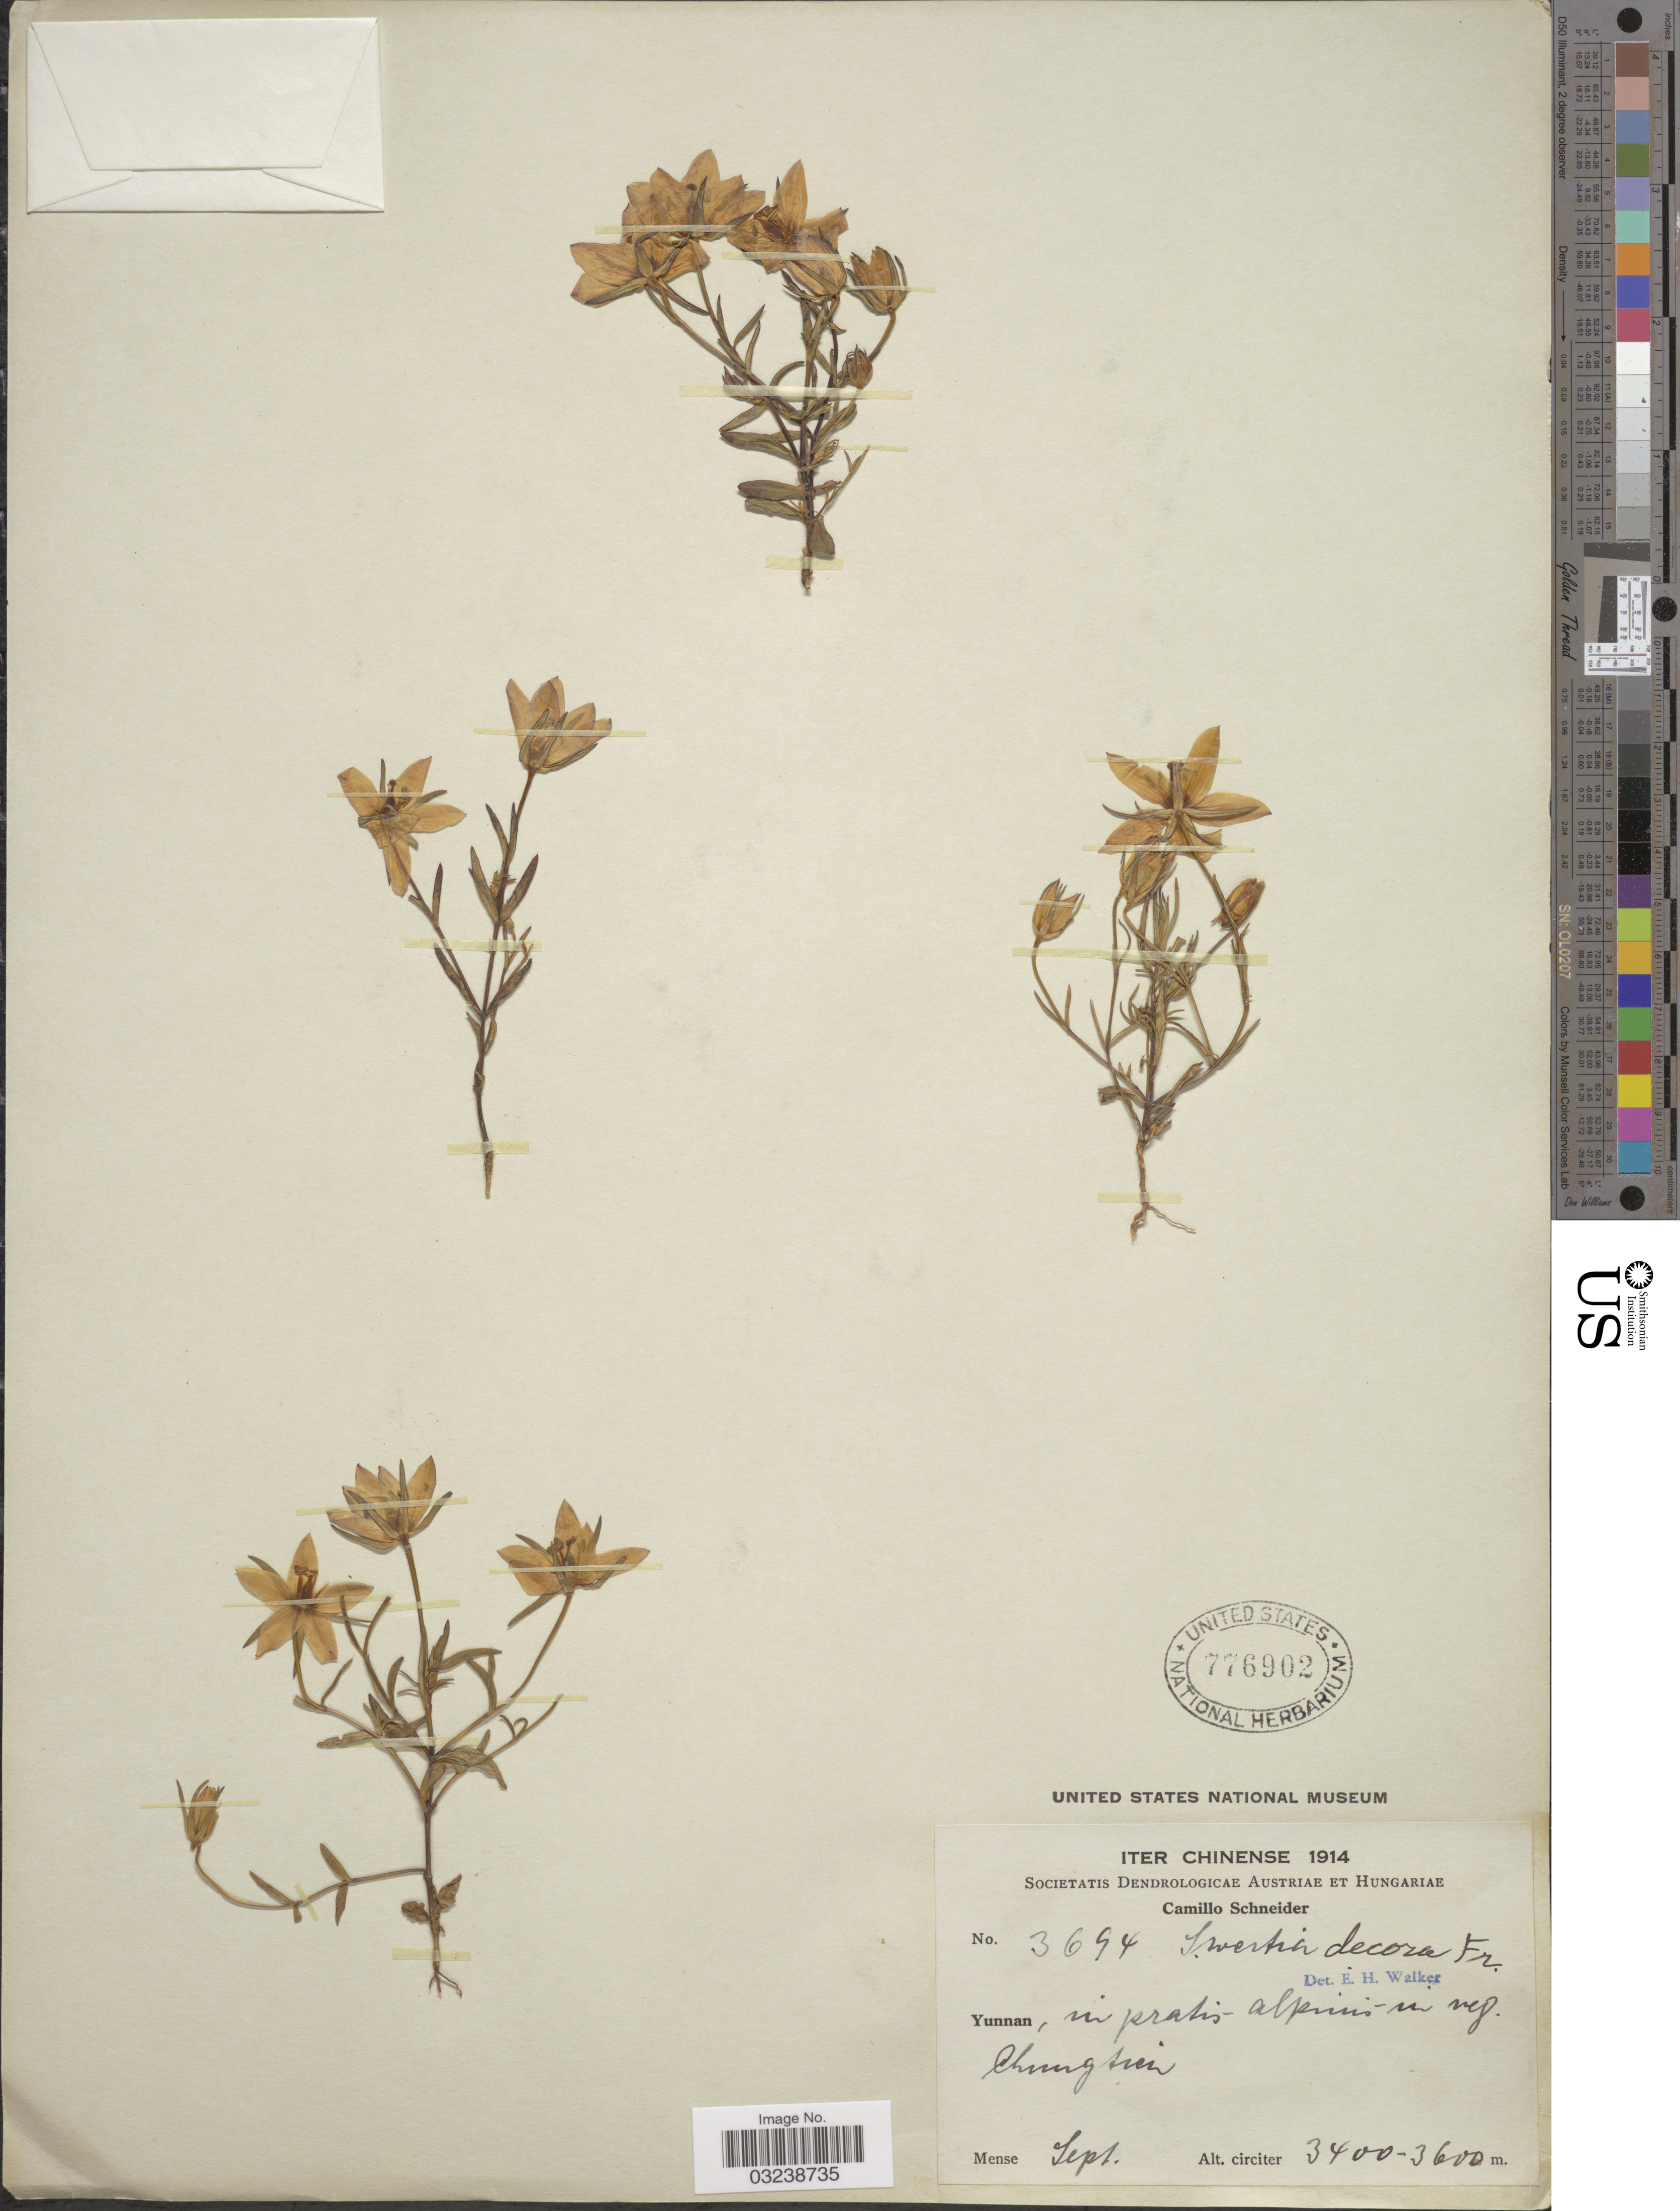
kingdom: Plantae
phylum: Tracheophyta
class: Magnoliopsida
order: Gentianales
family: Gentianaceae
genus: Swertia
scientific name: Swertia decora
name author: Franch.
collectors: C. K. Schneider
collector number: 3694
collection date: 1914-09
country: China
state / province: Yunnan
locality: In pratis alpinis in reg. Chungtien.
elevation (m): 3400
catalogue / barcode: US 776902